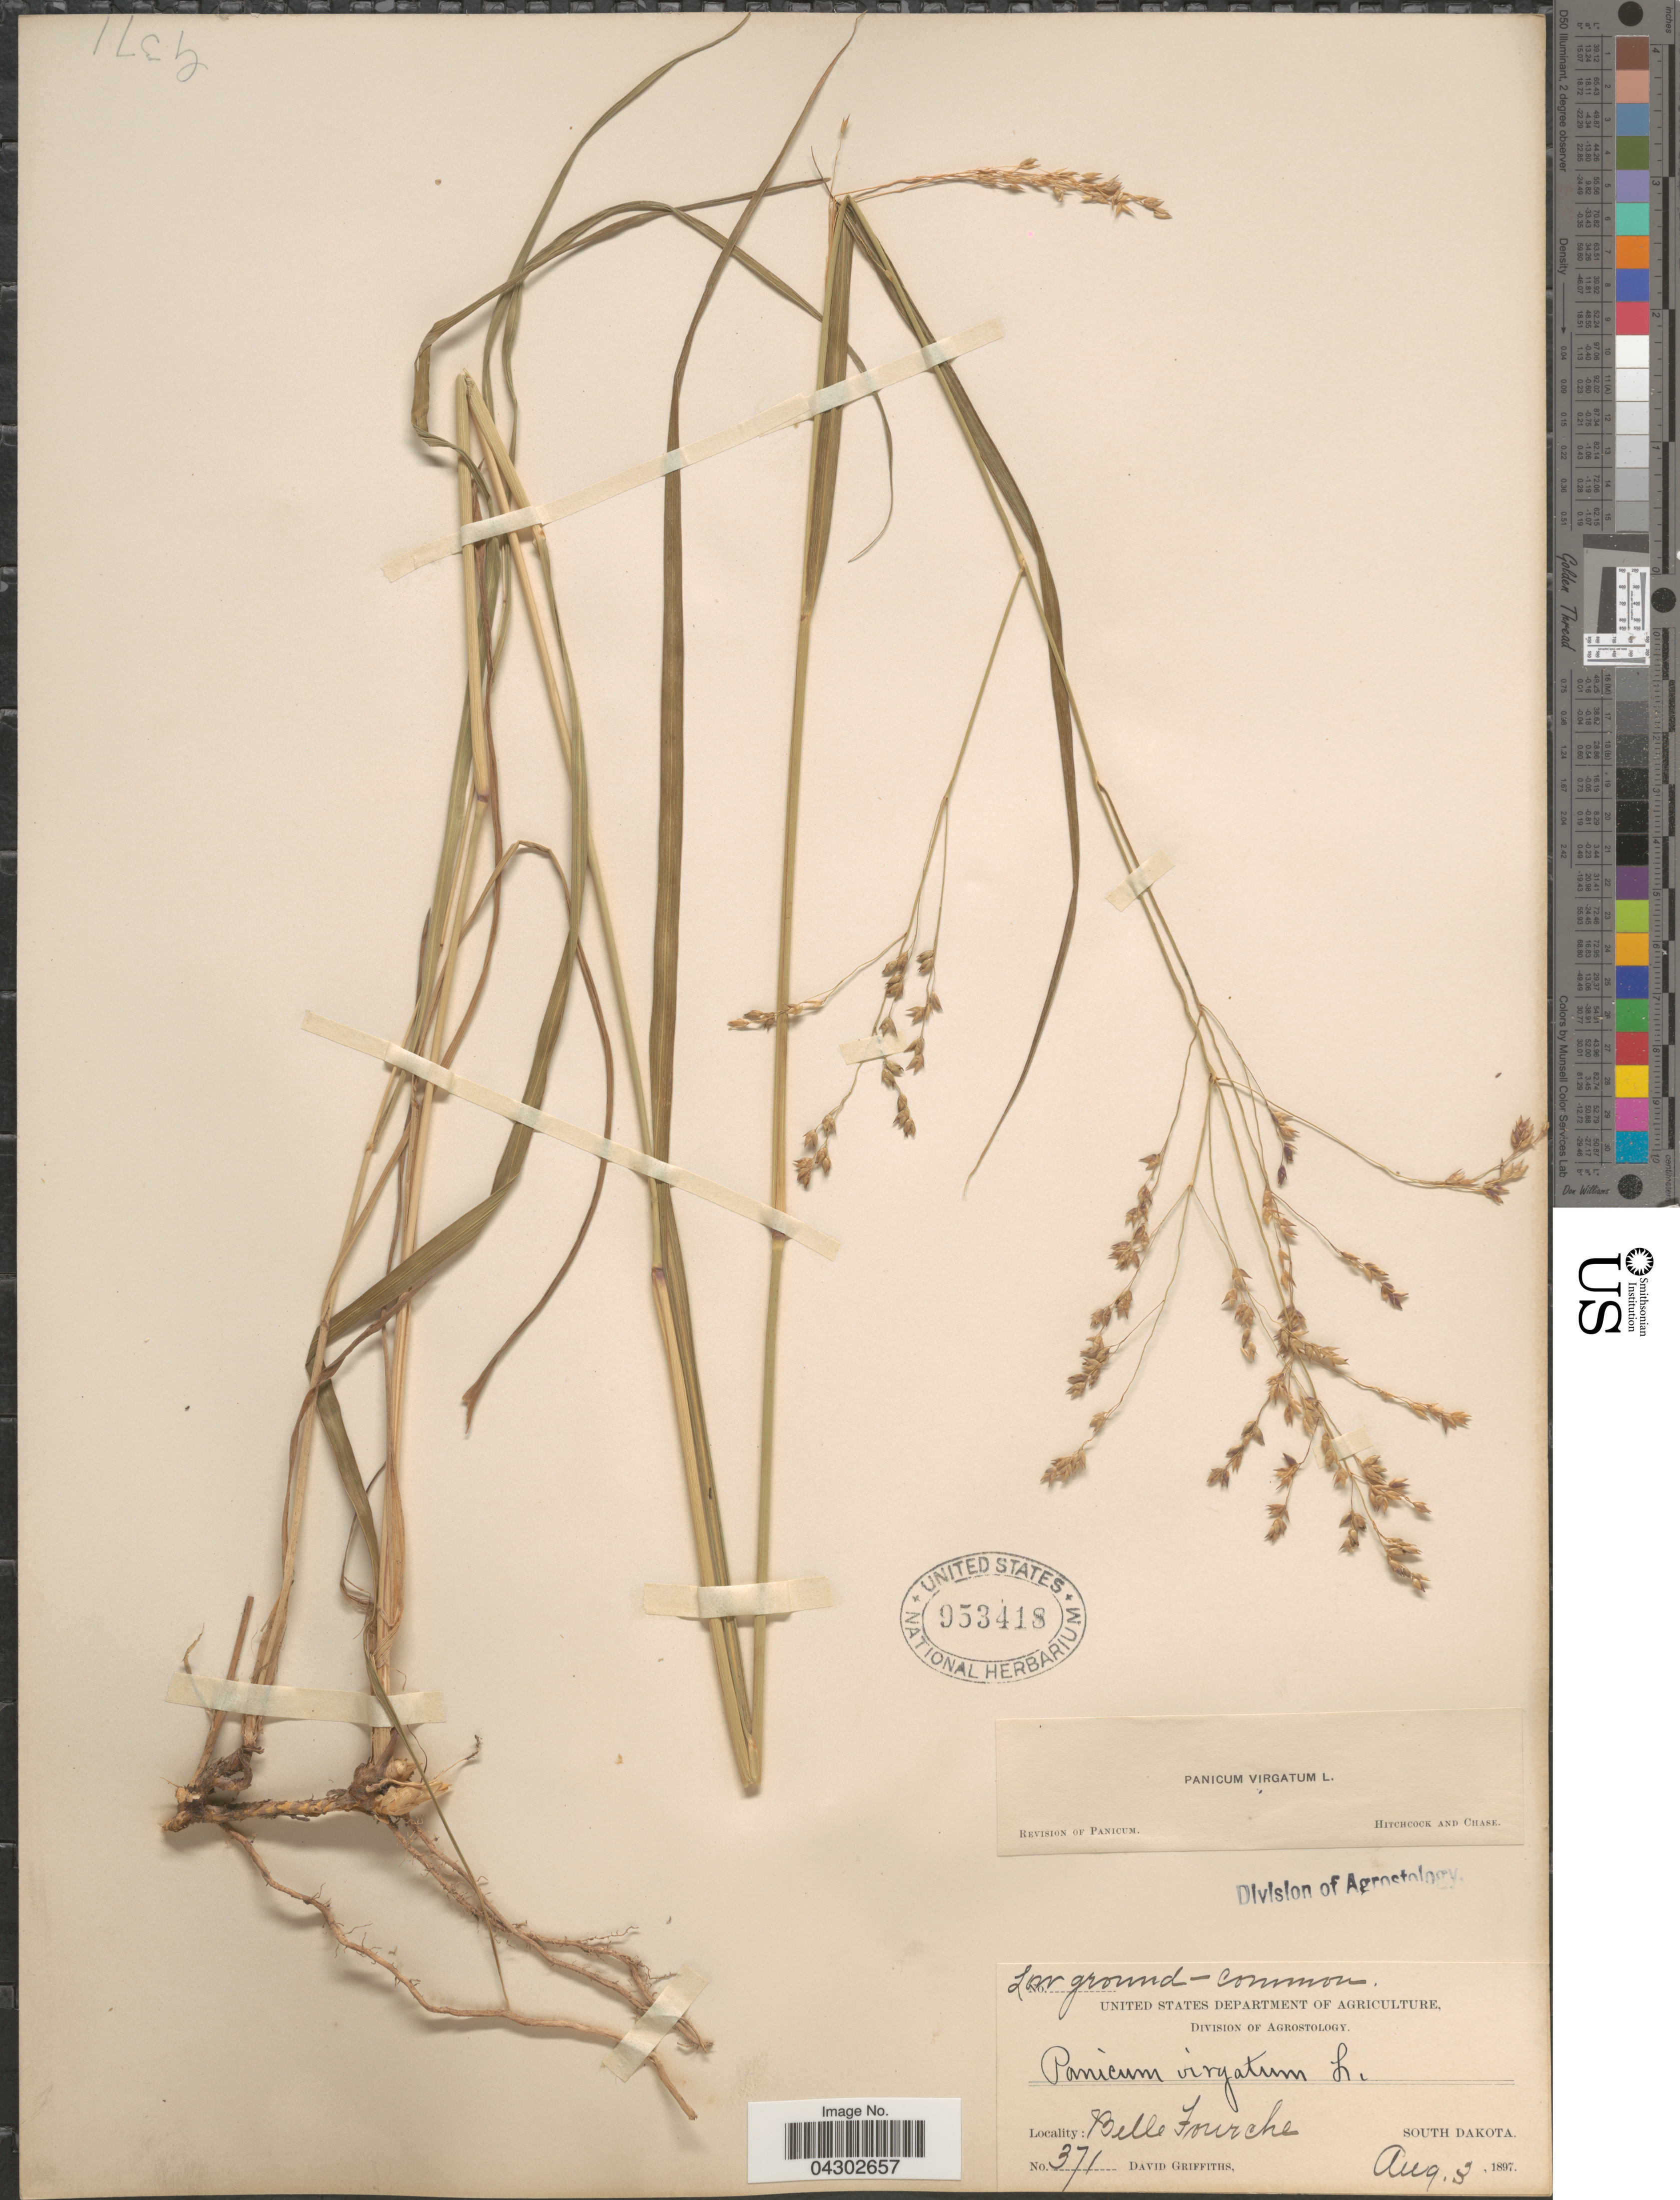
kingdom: Plantae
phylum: Tracheophyta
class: Liliopsida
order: Poales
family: Poaceae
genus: Panicum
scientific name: Panicum virgatum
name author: L.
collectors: D. Griffiths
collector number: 371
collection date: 1897-08-03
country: United States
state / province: South Dakota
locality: Belle Fourche.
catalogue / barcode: US 953418